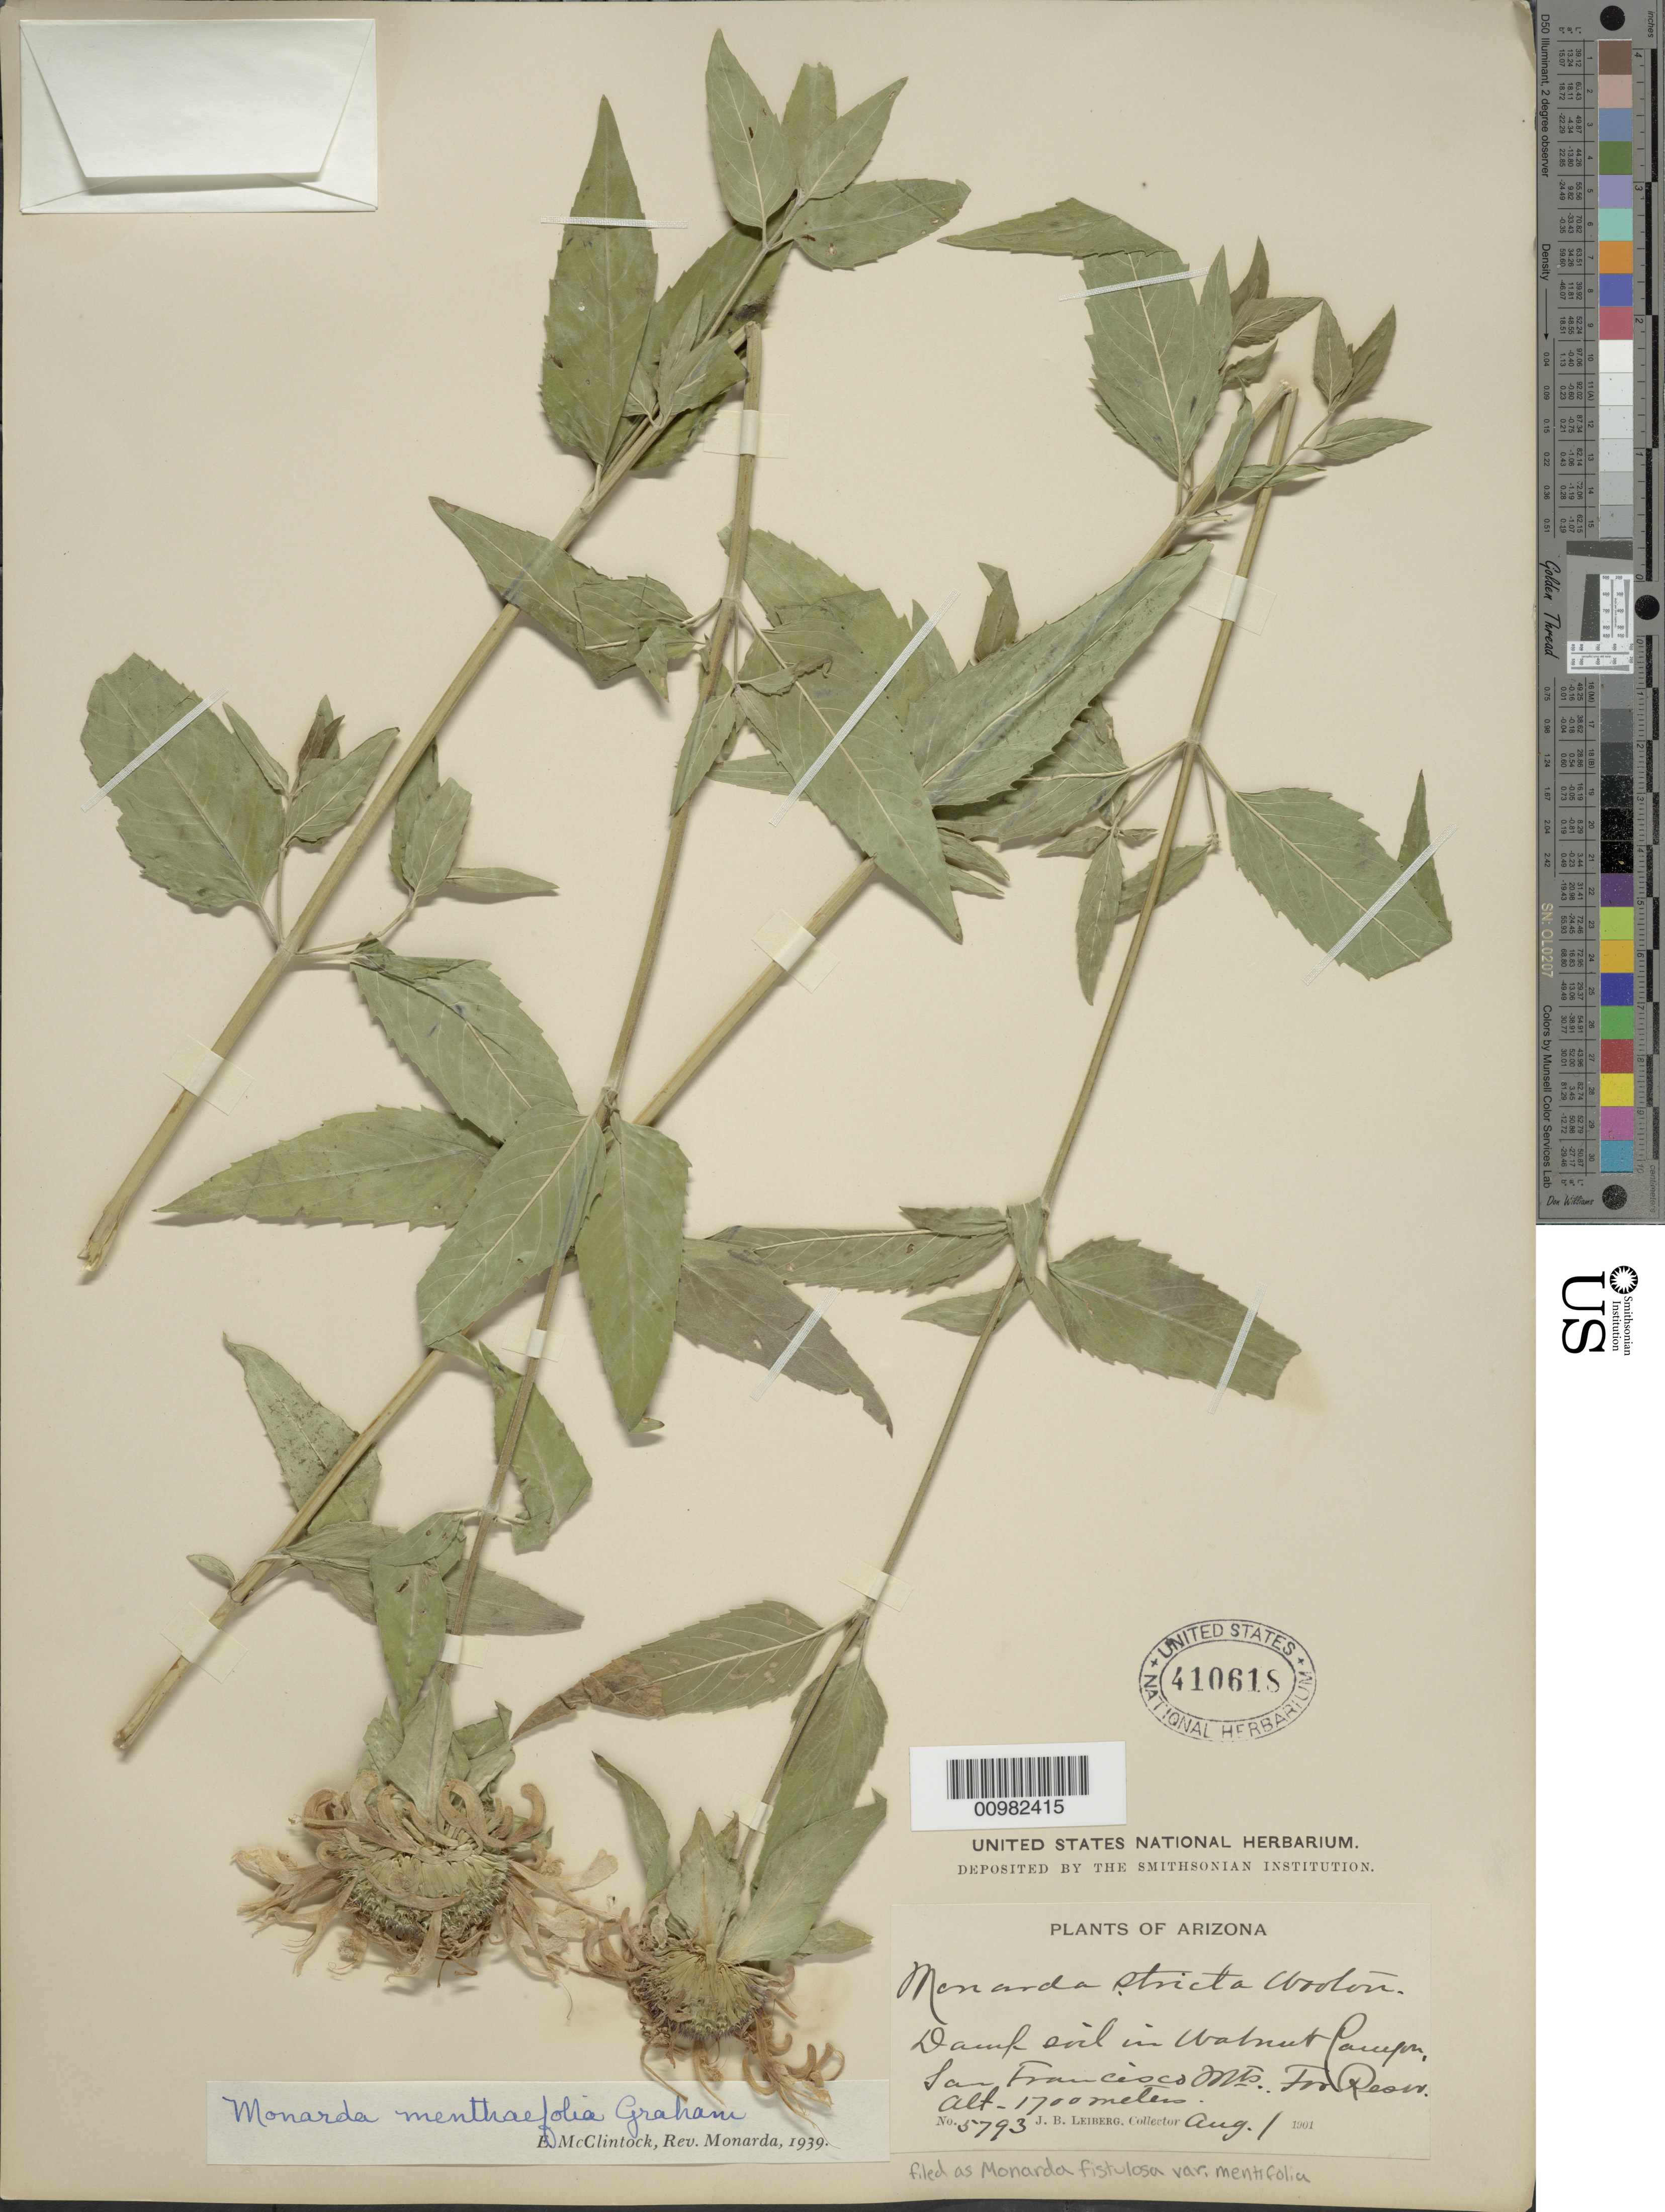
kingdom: Plantae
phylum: Tracheophyta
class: Magnoliopsida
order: Lamiales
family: Lamiaceae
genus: Monarda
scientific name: Monarda fistulosa var. menthifolia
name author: (Graham) Fernald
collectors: J. Leiberg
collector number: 57793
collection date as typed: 01 Aug 1901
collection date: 1901-08-01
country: United States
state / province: Arizona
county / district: Coconino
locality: San Francisco Mts.; Walnut Canyon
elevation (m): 1700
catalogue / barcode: US 410618